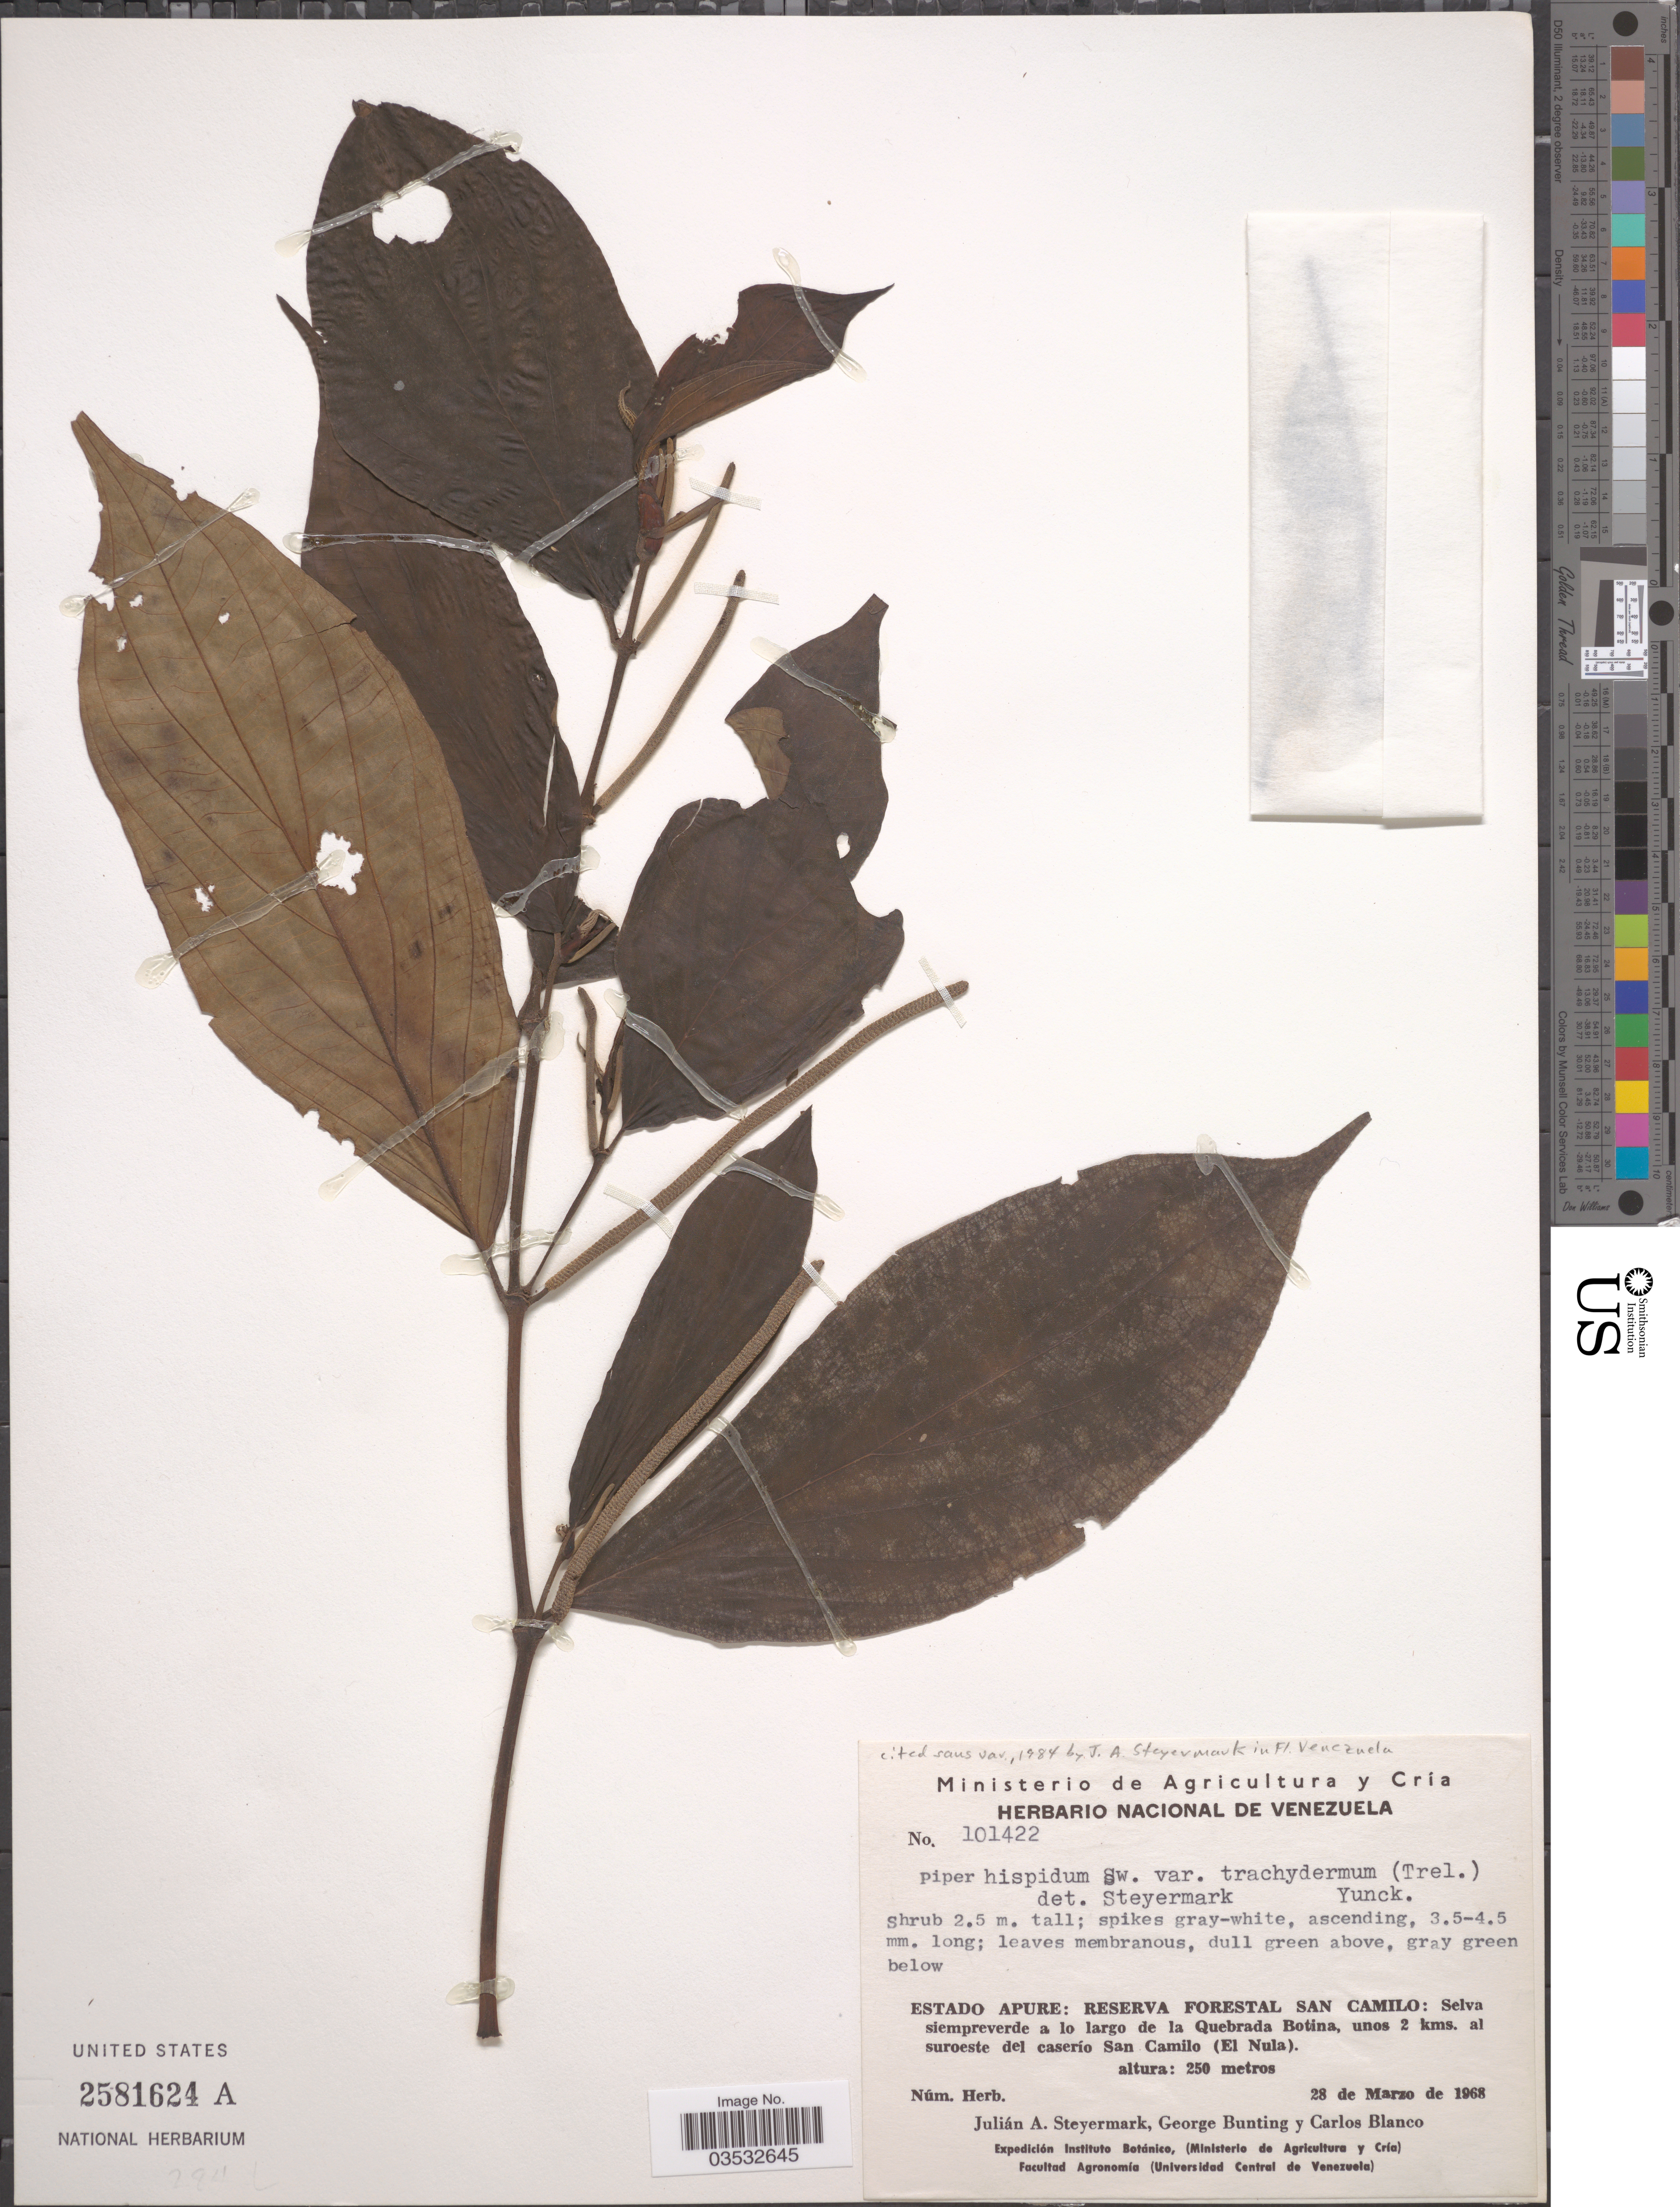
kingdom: Plantae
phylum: Tracheophyta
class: Magnoliopsida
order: Piperales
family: Piperaceae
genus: Piper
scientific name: Piper hispidum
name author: Sw.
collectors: J. Steyermark, G. S. Bunting & C. Blanco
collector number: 101422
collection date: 1968-03-28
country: Venezuela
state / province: Apure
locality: Reserva Forestal San Camilo: Selva siempreverde a lo largo de la Quebrada Botina, unos 2 kms. al suroeste del caserío San Camilo (El Nula).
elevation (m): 250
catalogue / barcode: US 2581624A